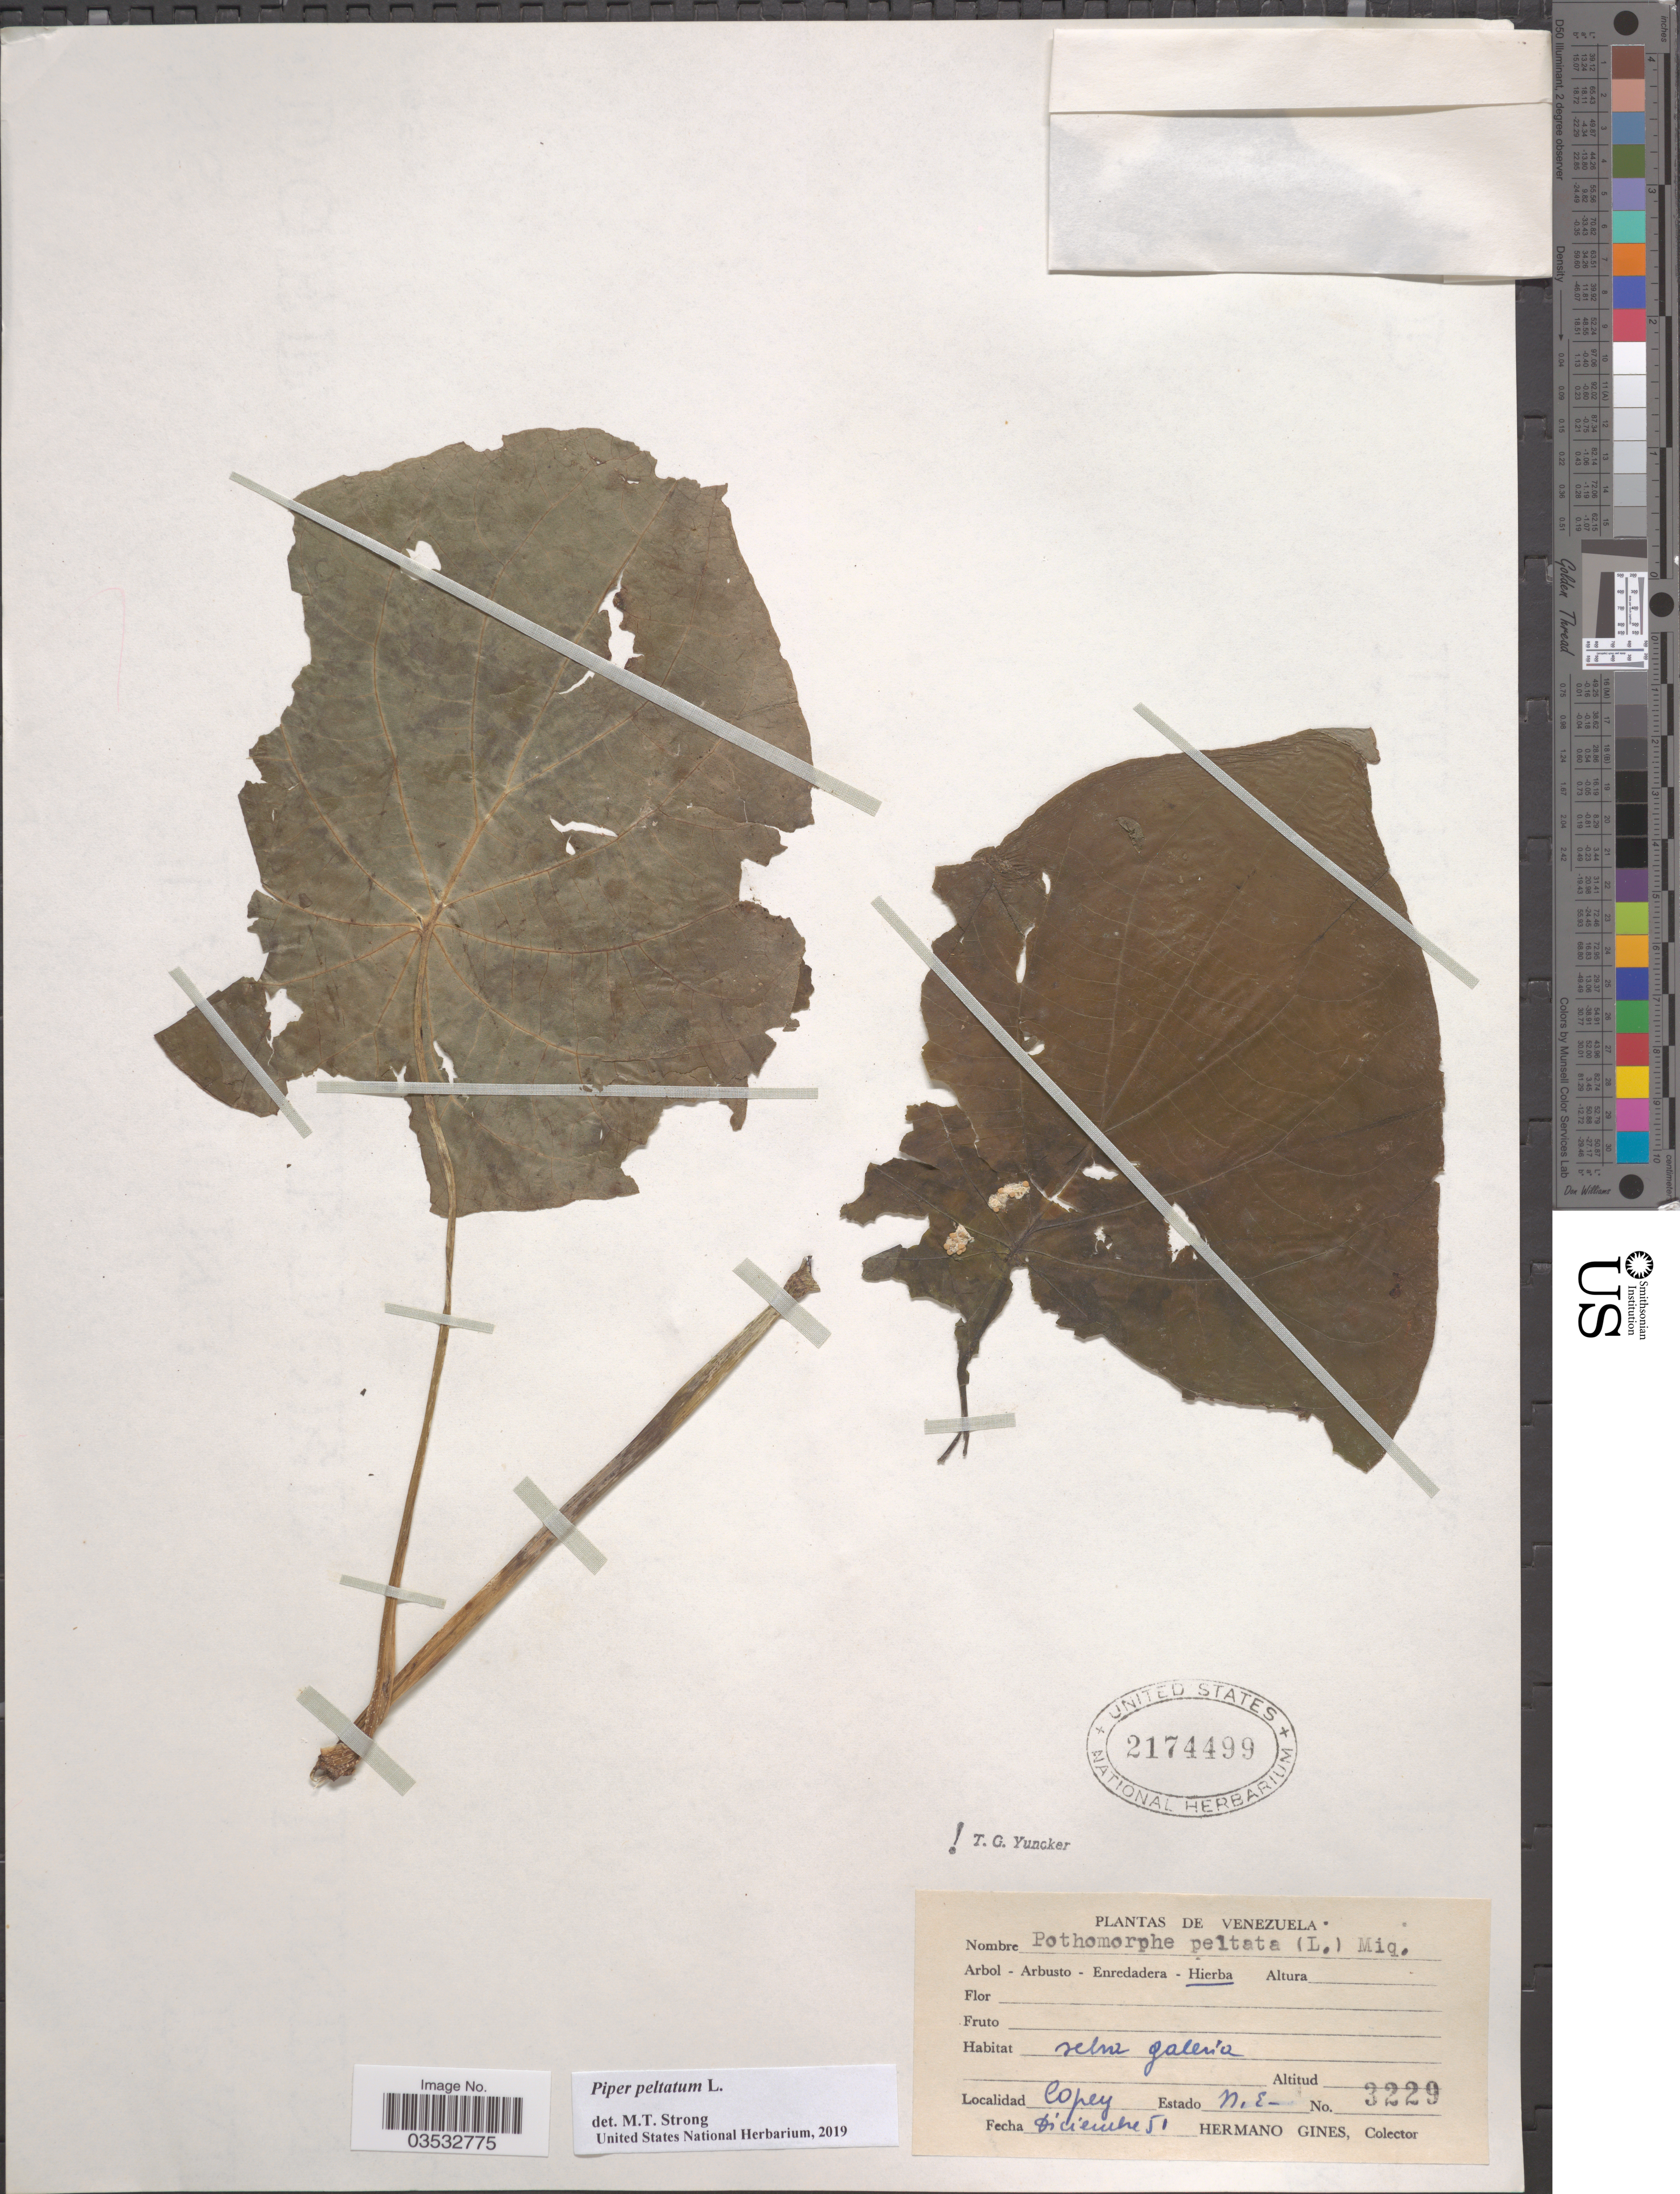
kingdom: Plantae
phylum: Tracheophyta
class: Magnoliopsida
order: Piperales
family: Piperaceae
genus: Piper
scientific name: Piper peltatum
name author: L.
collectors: Bro. Gines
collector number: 3229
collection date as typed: Transcribed d/m/y: /12/51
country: Venezuela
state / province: Nueva Esparta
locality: Copey.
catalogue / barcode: US 2174499